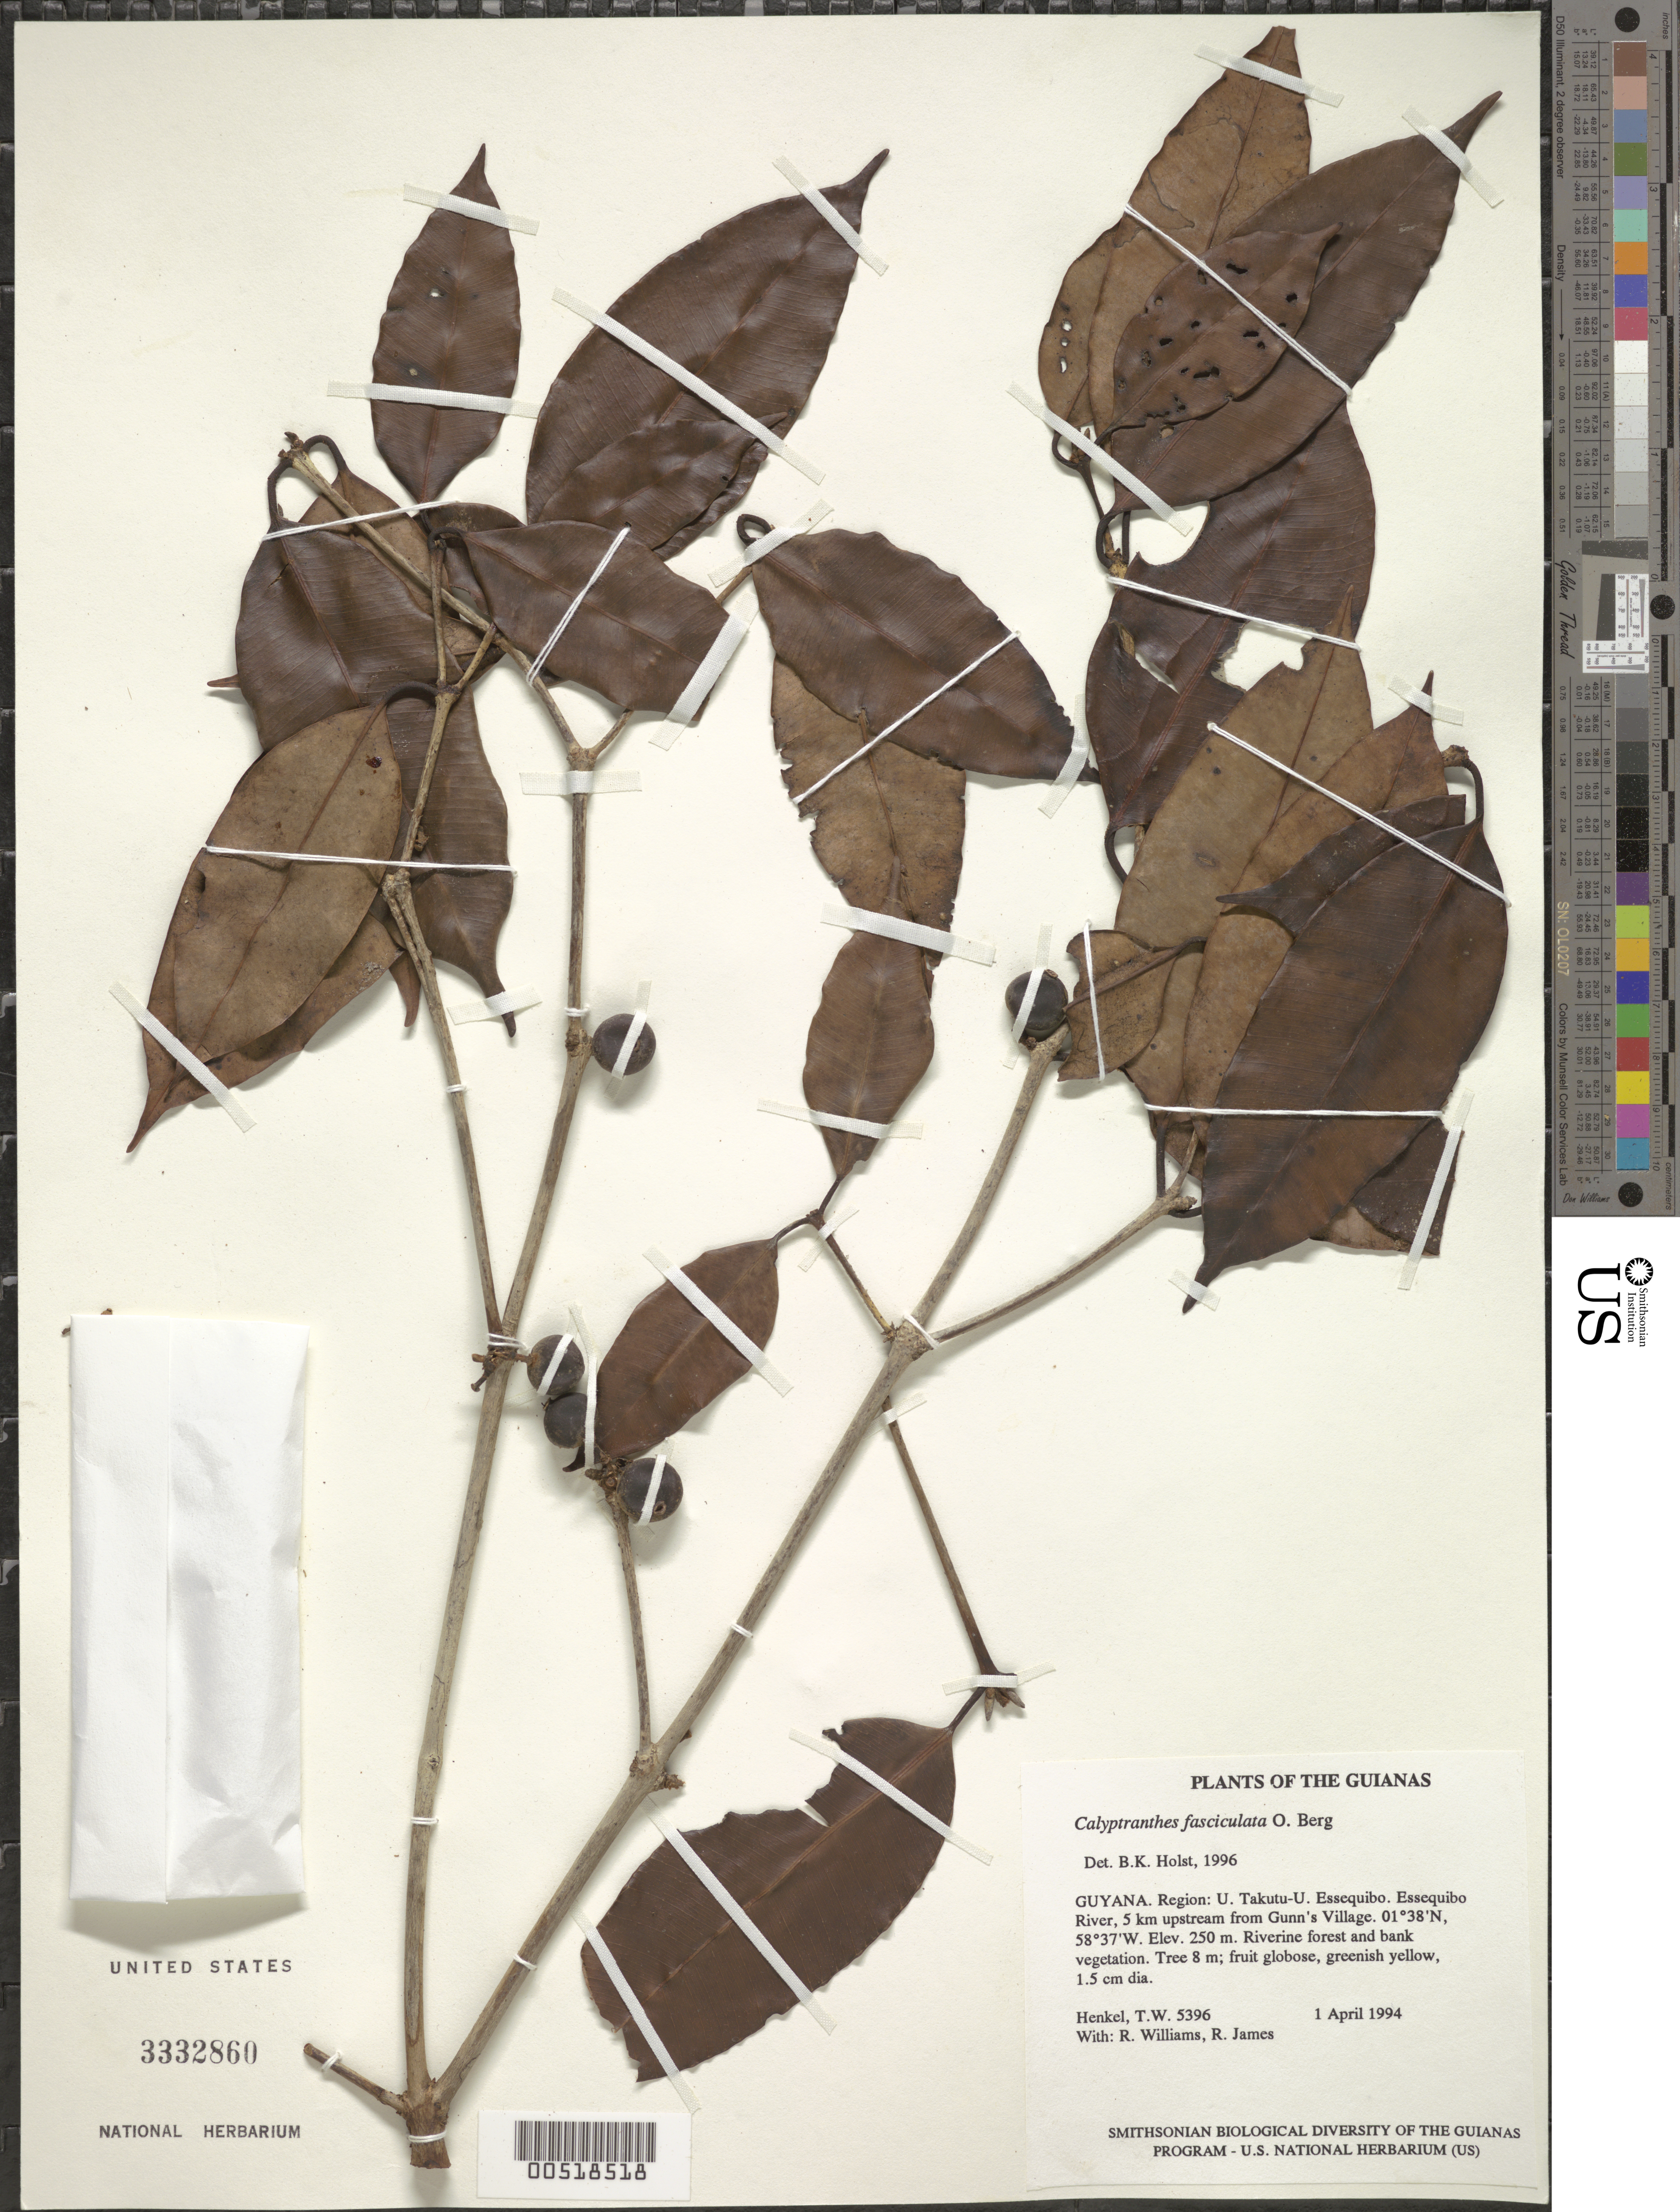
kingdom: Plantae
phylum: Tracheophyta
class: Magnoliopsida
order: Myrtales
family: Myrtaceae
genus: Myrcia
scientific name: Myrcia fasciculata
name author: (O. Berg) K. Campbell & K. Samra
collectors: T. Henkel, R. Williams & R. James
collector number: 5396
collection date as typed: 1 April 1994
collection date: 1994-04-01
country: Guyana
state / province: U. Takutu-U. Essequibo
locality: Essequibo River, 5 km upstream from Gunn's Village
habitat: Riverine forest and bank vegetation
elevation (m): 250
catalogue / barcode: US 3332860